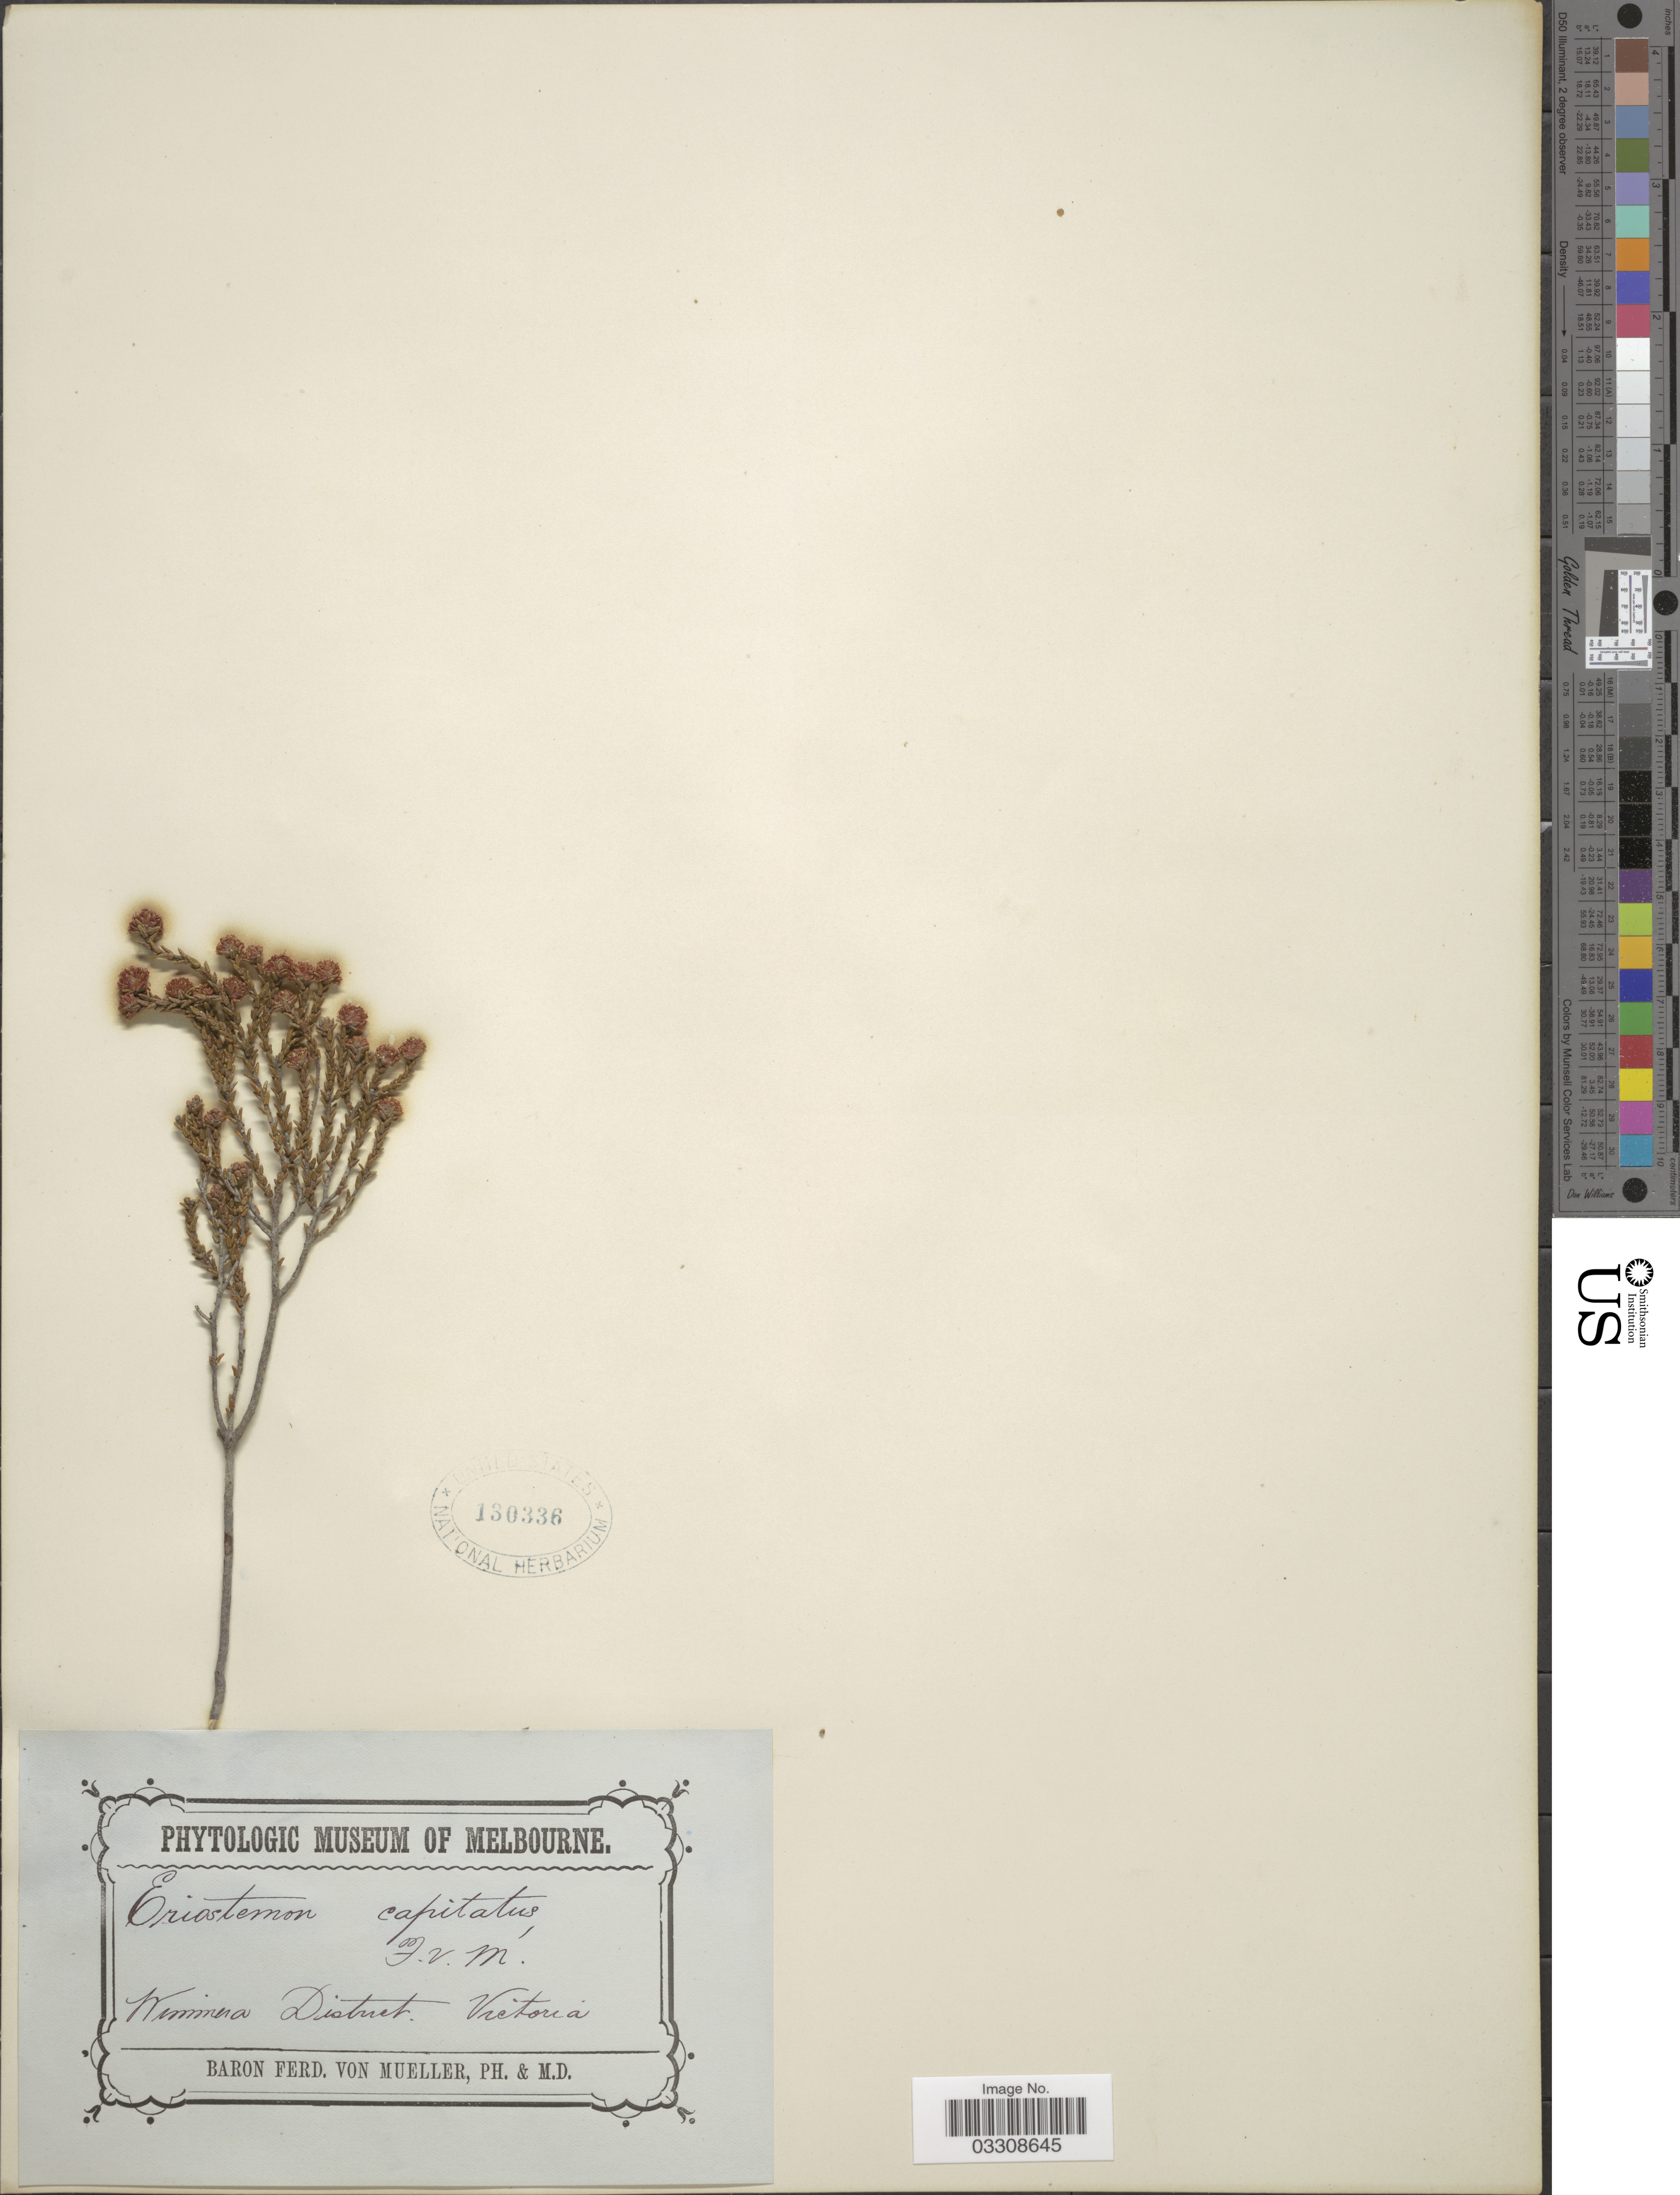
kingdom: Plantae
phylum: Tracheophyta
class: Magnoliopsida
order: Sapindales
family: Rutaceae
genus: Eriostemon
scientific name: Eriostemon capitatus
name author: F. Muell.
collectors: F. Mueller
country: Australia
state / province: Victoria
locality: Wimmera District, Victoria.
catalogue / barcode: US 130336